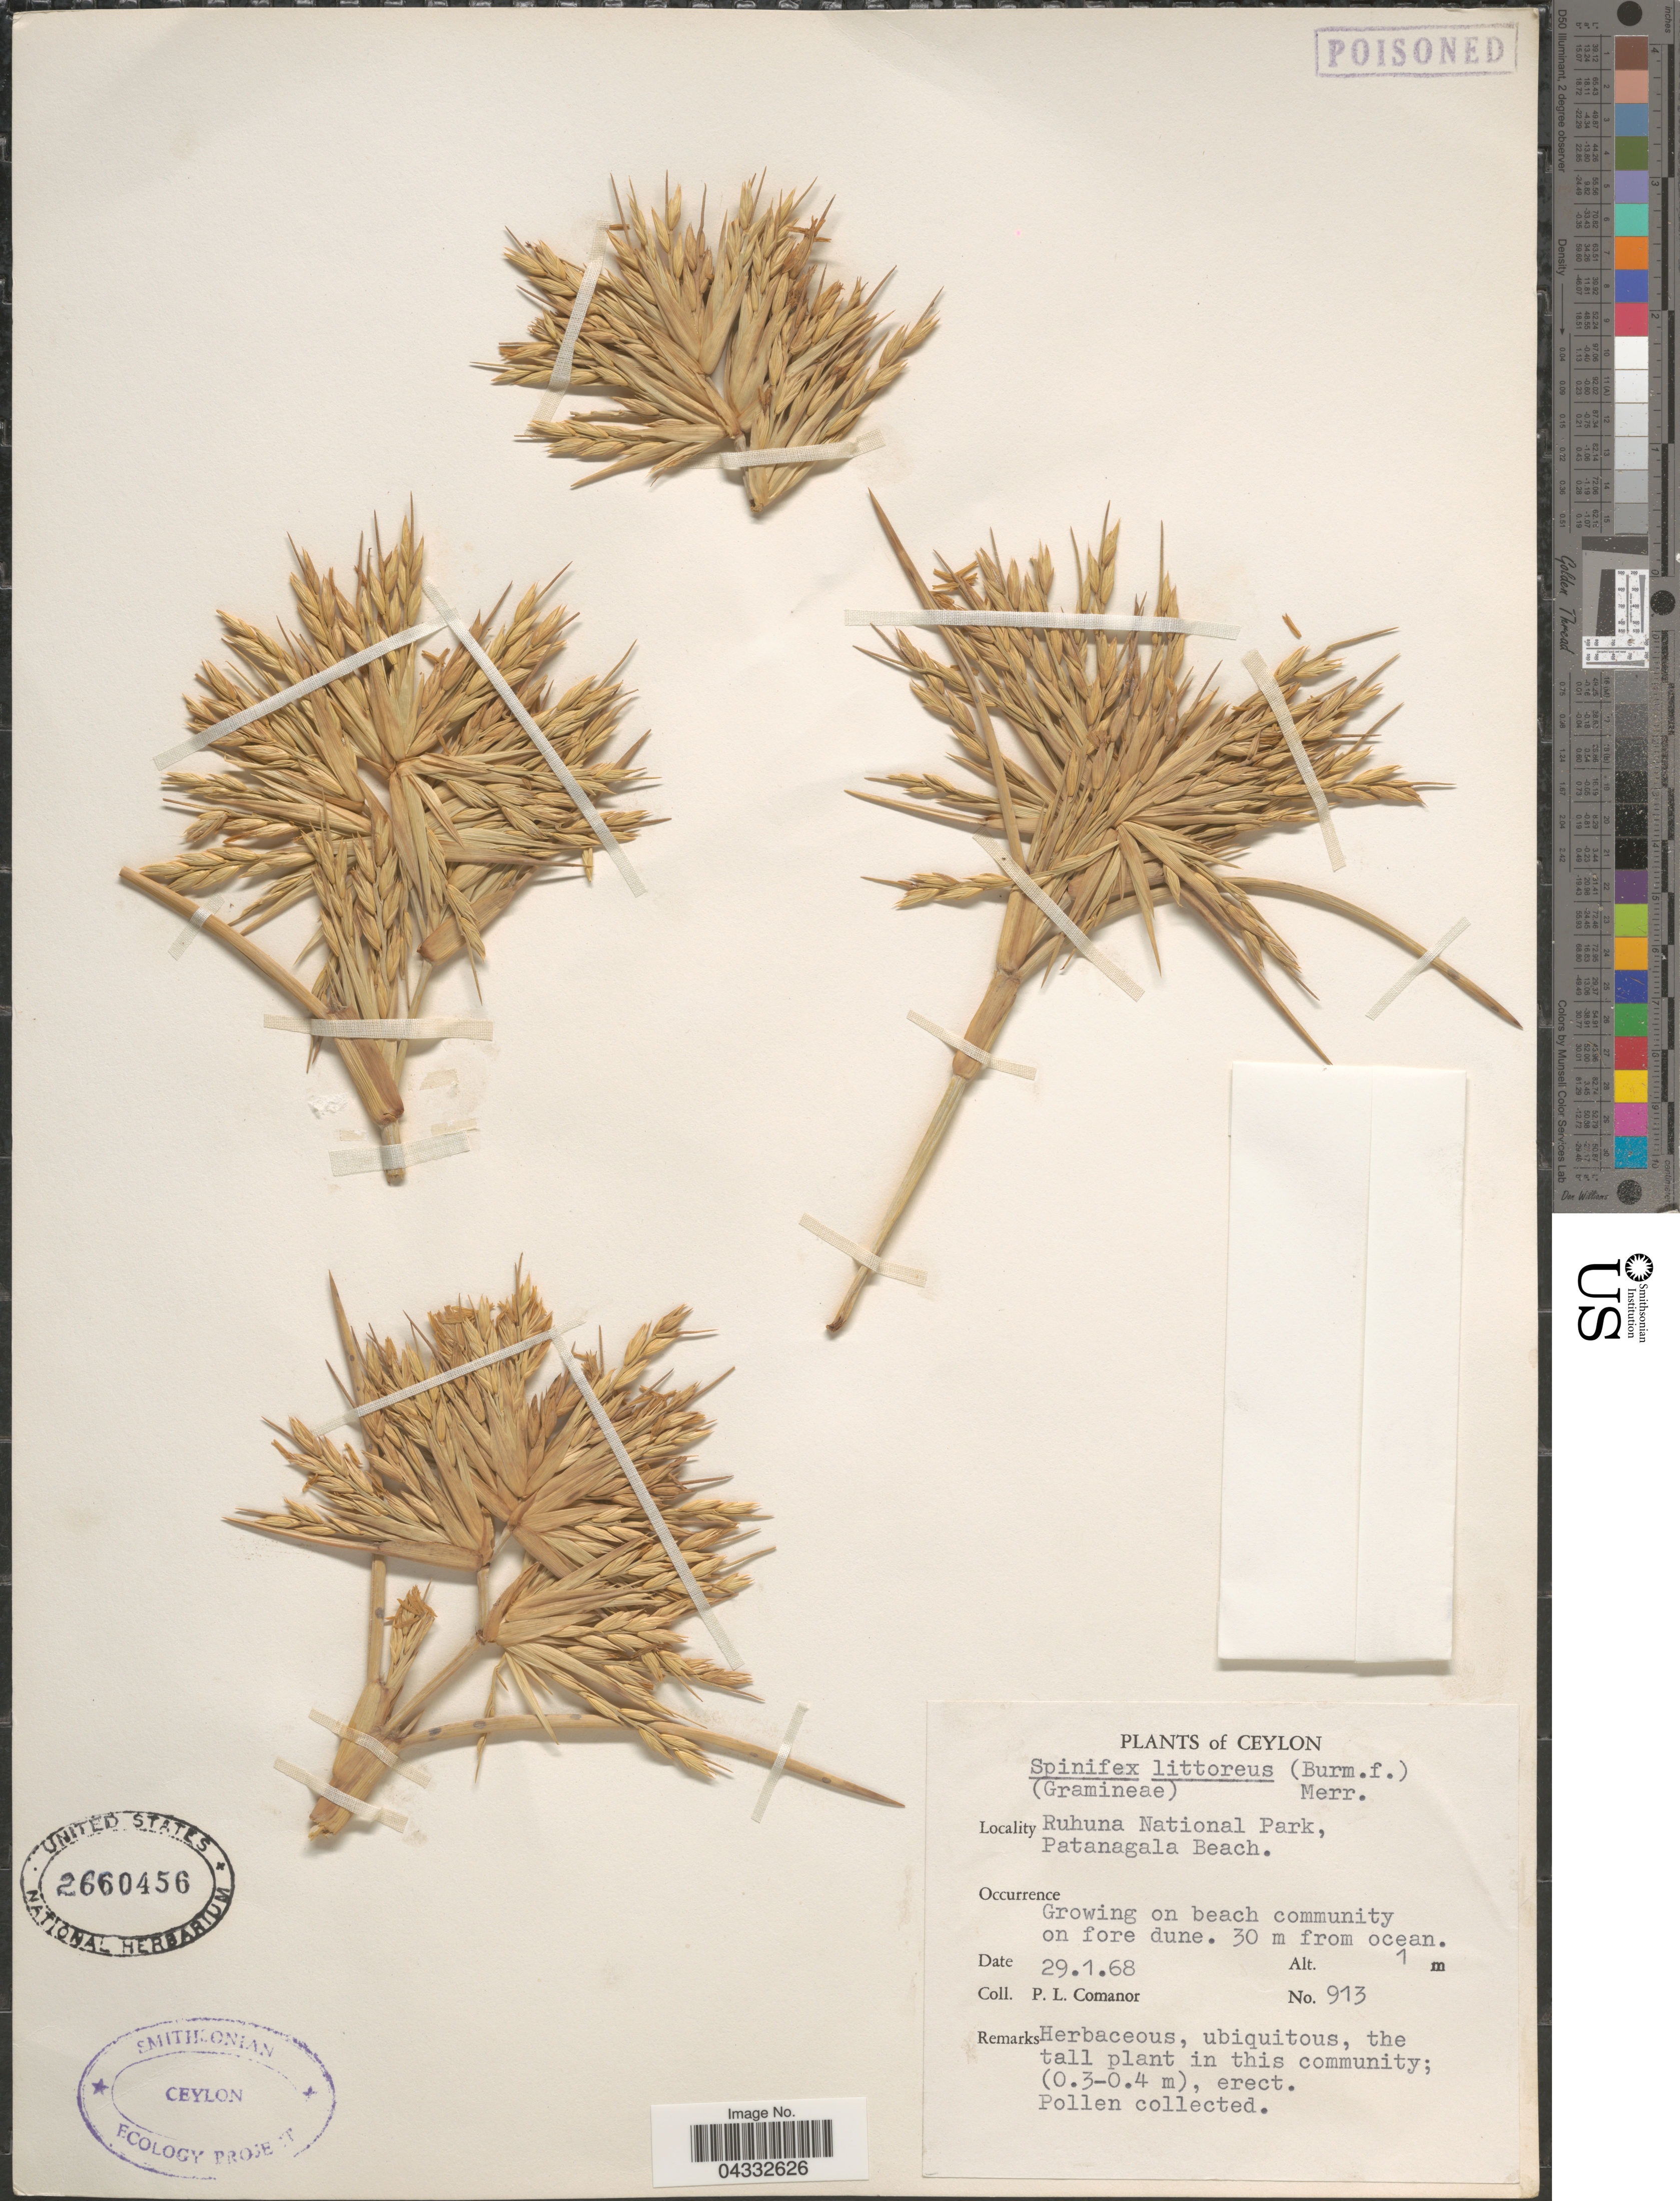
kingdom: Plantae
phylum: Tracheophyta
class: Liliopsida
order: Poales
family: Poaceae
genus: Spinifex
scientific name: Spinifex littoreus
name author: (Burm. f.) Merr.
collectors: P. Comanor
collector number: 913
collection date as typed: Transcribed d/m/y: 29/1/68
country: Sri Lanka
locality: Ceylon. Ruhuna National Park, Patanagala Beach.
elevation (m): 1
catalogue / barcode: US 2660456